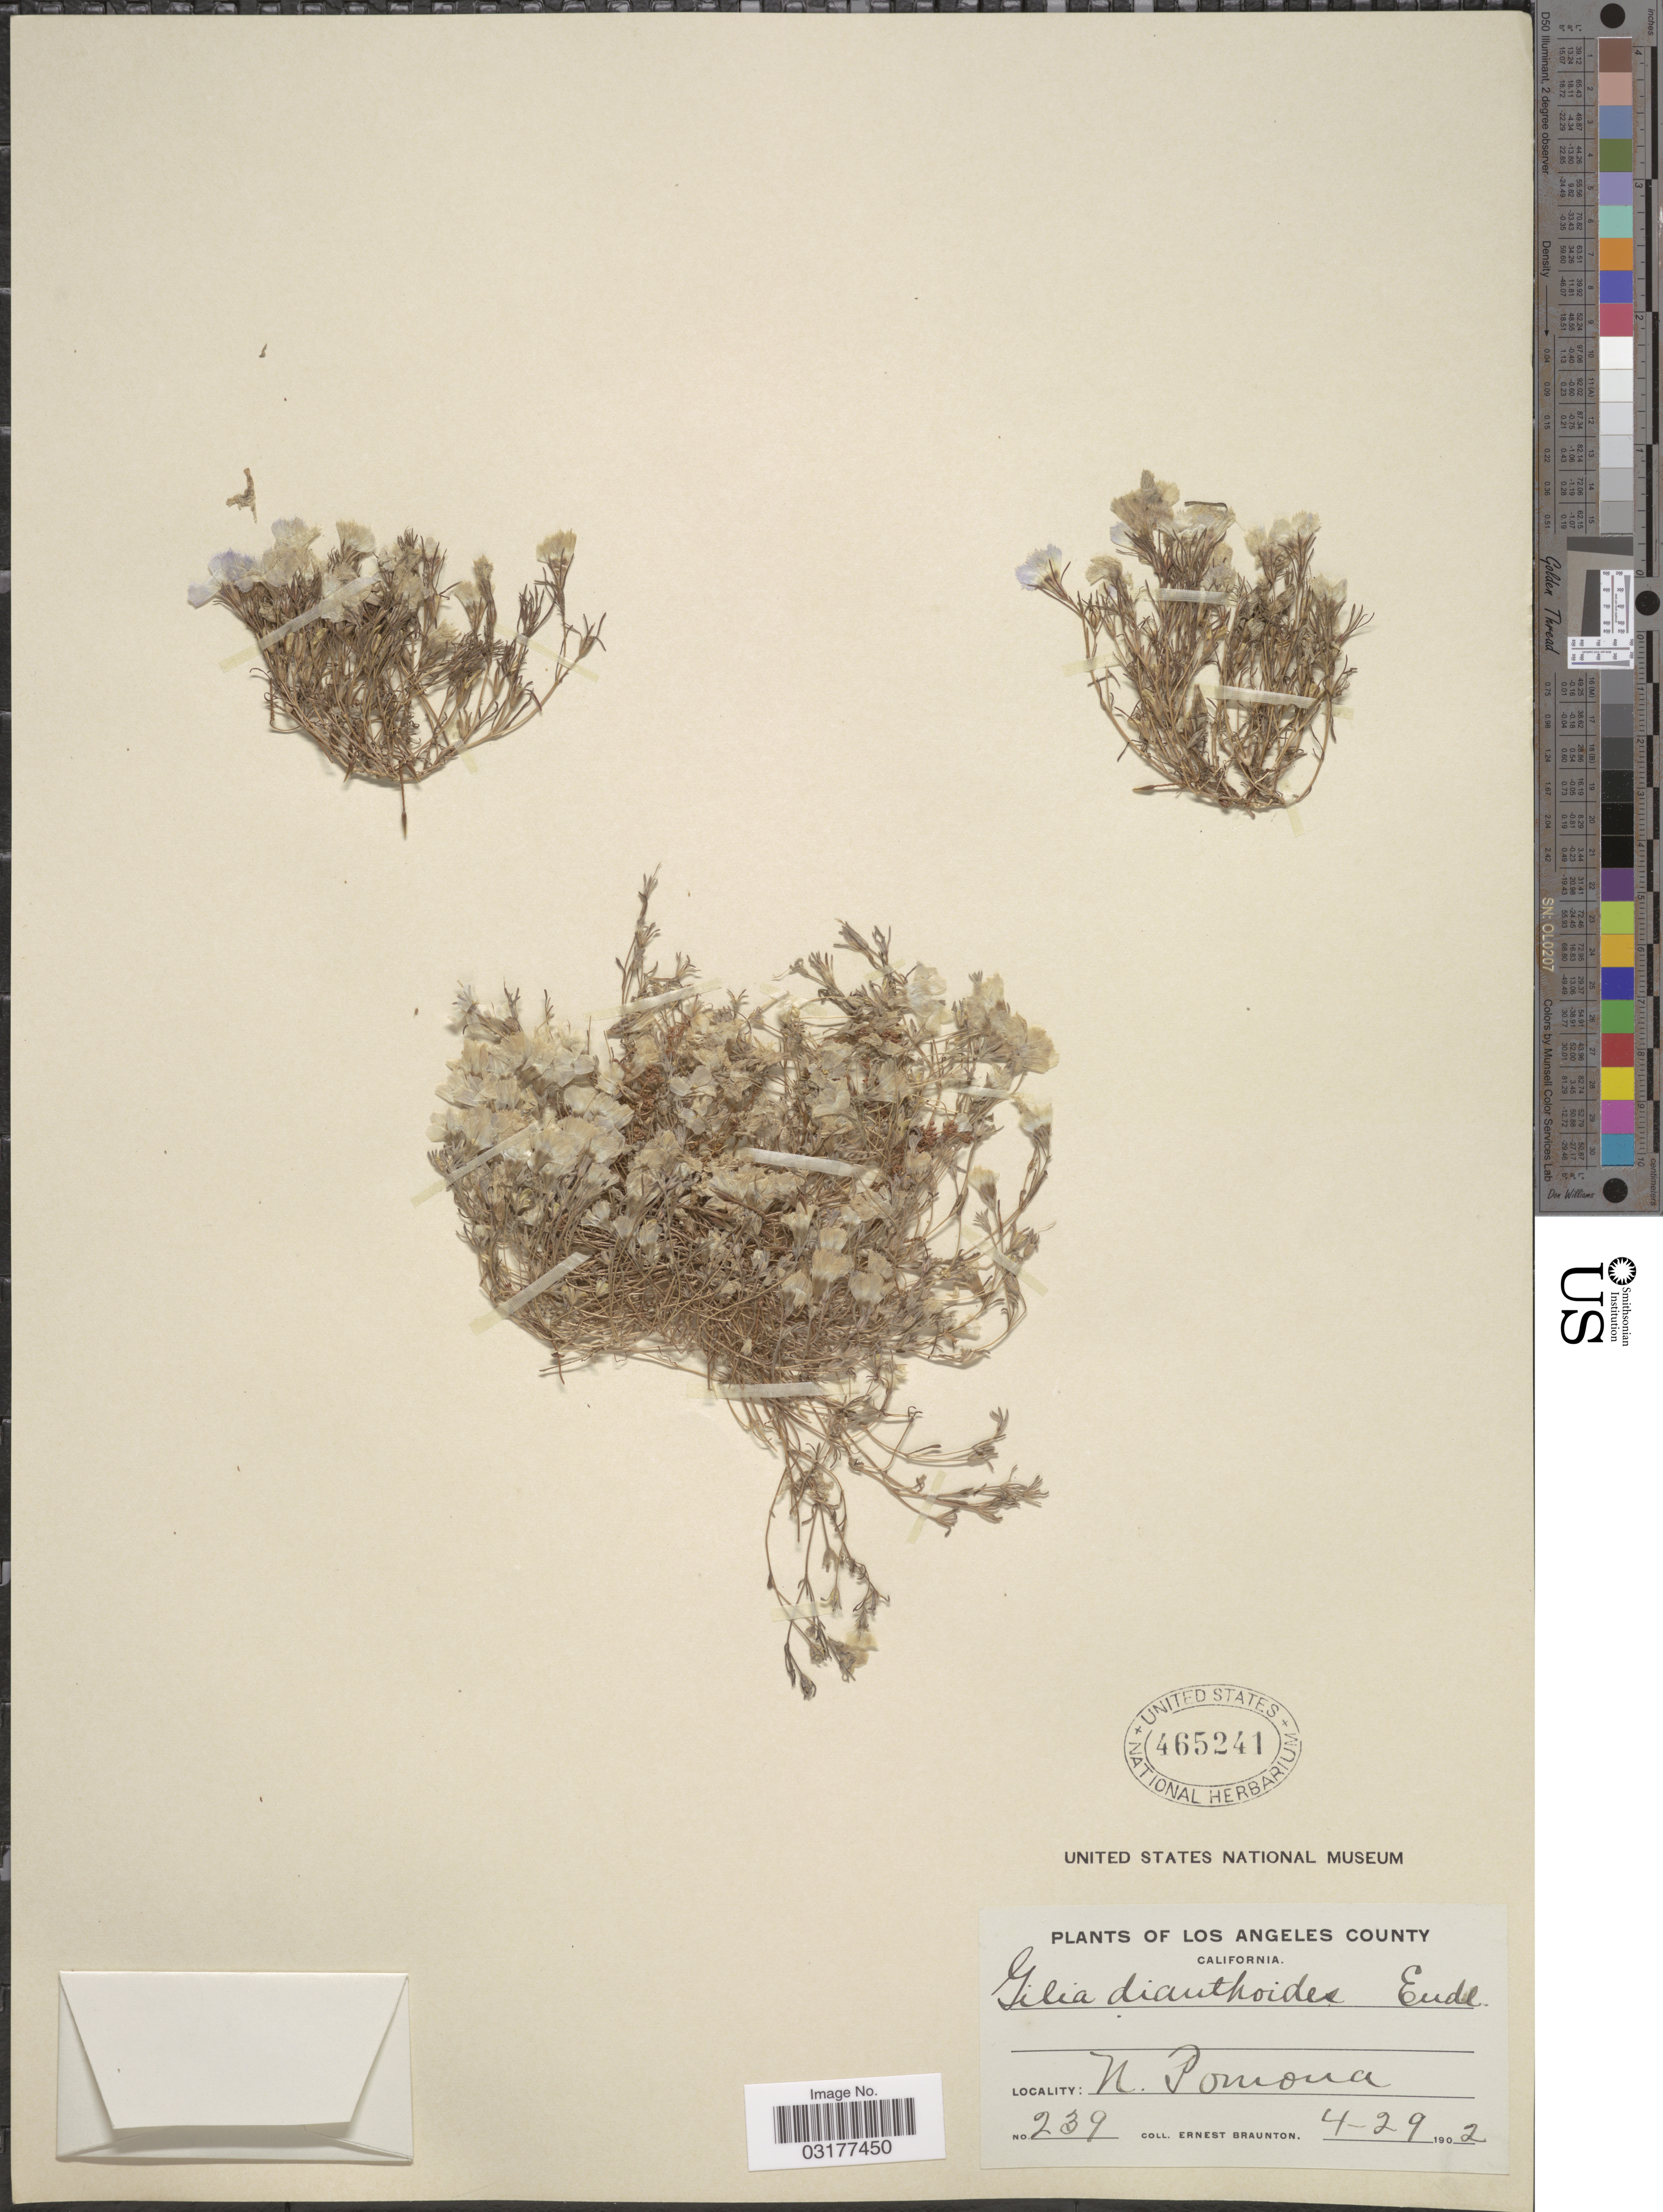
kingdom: Plantae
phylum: Tracheophyta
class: Magnoliopsida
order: Ericales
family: Polemoniaceae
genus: Linanthus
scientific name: Linanthus dianthiflorus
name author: (Benth.) Greene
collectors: E. Braunton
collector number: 239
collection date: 1902-04-29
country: United States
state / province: California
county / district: Los Angeles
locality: Los Angeles County. N. Pomona.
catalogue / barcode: US 465241